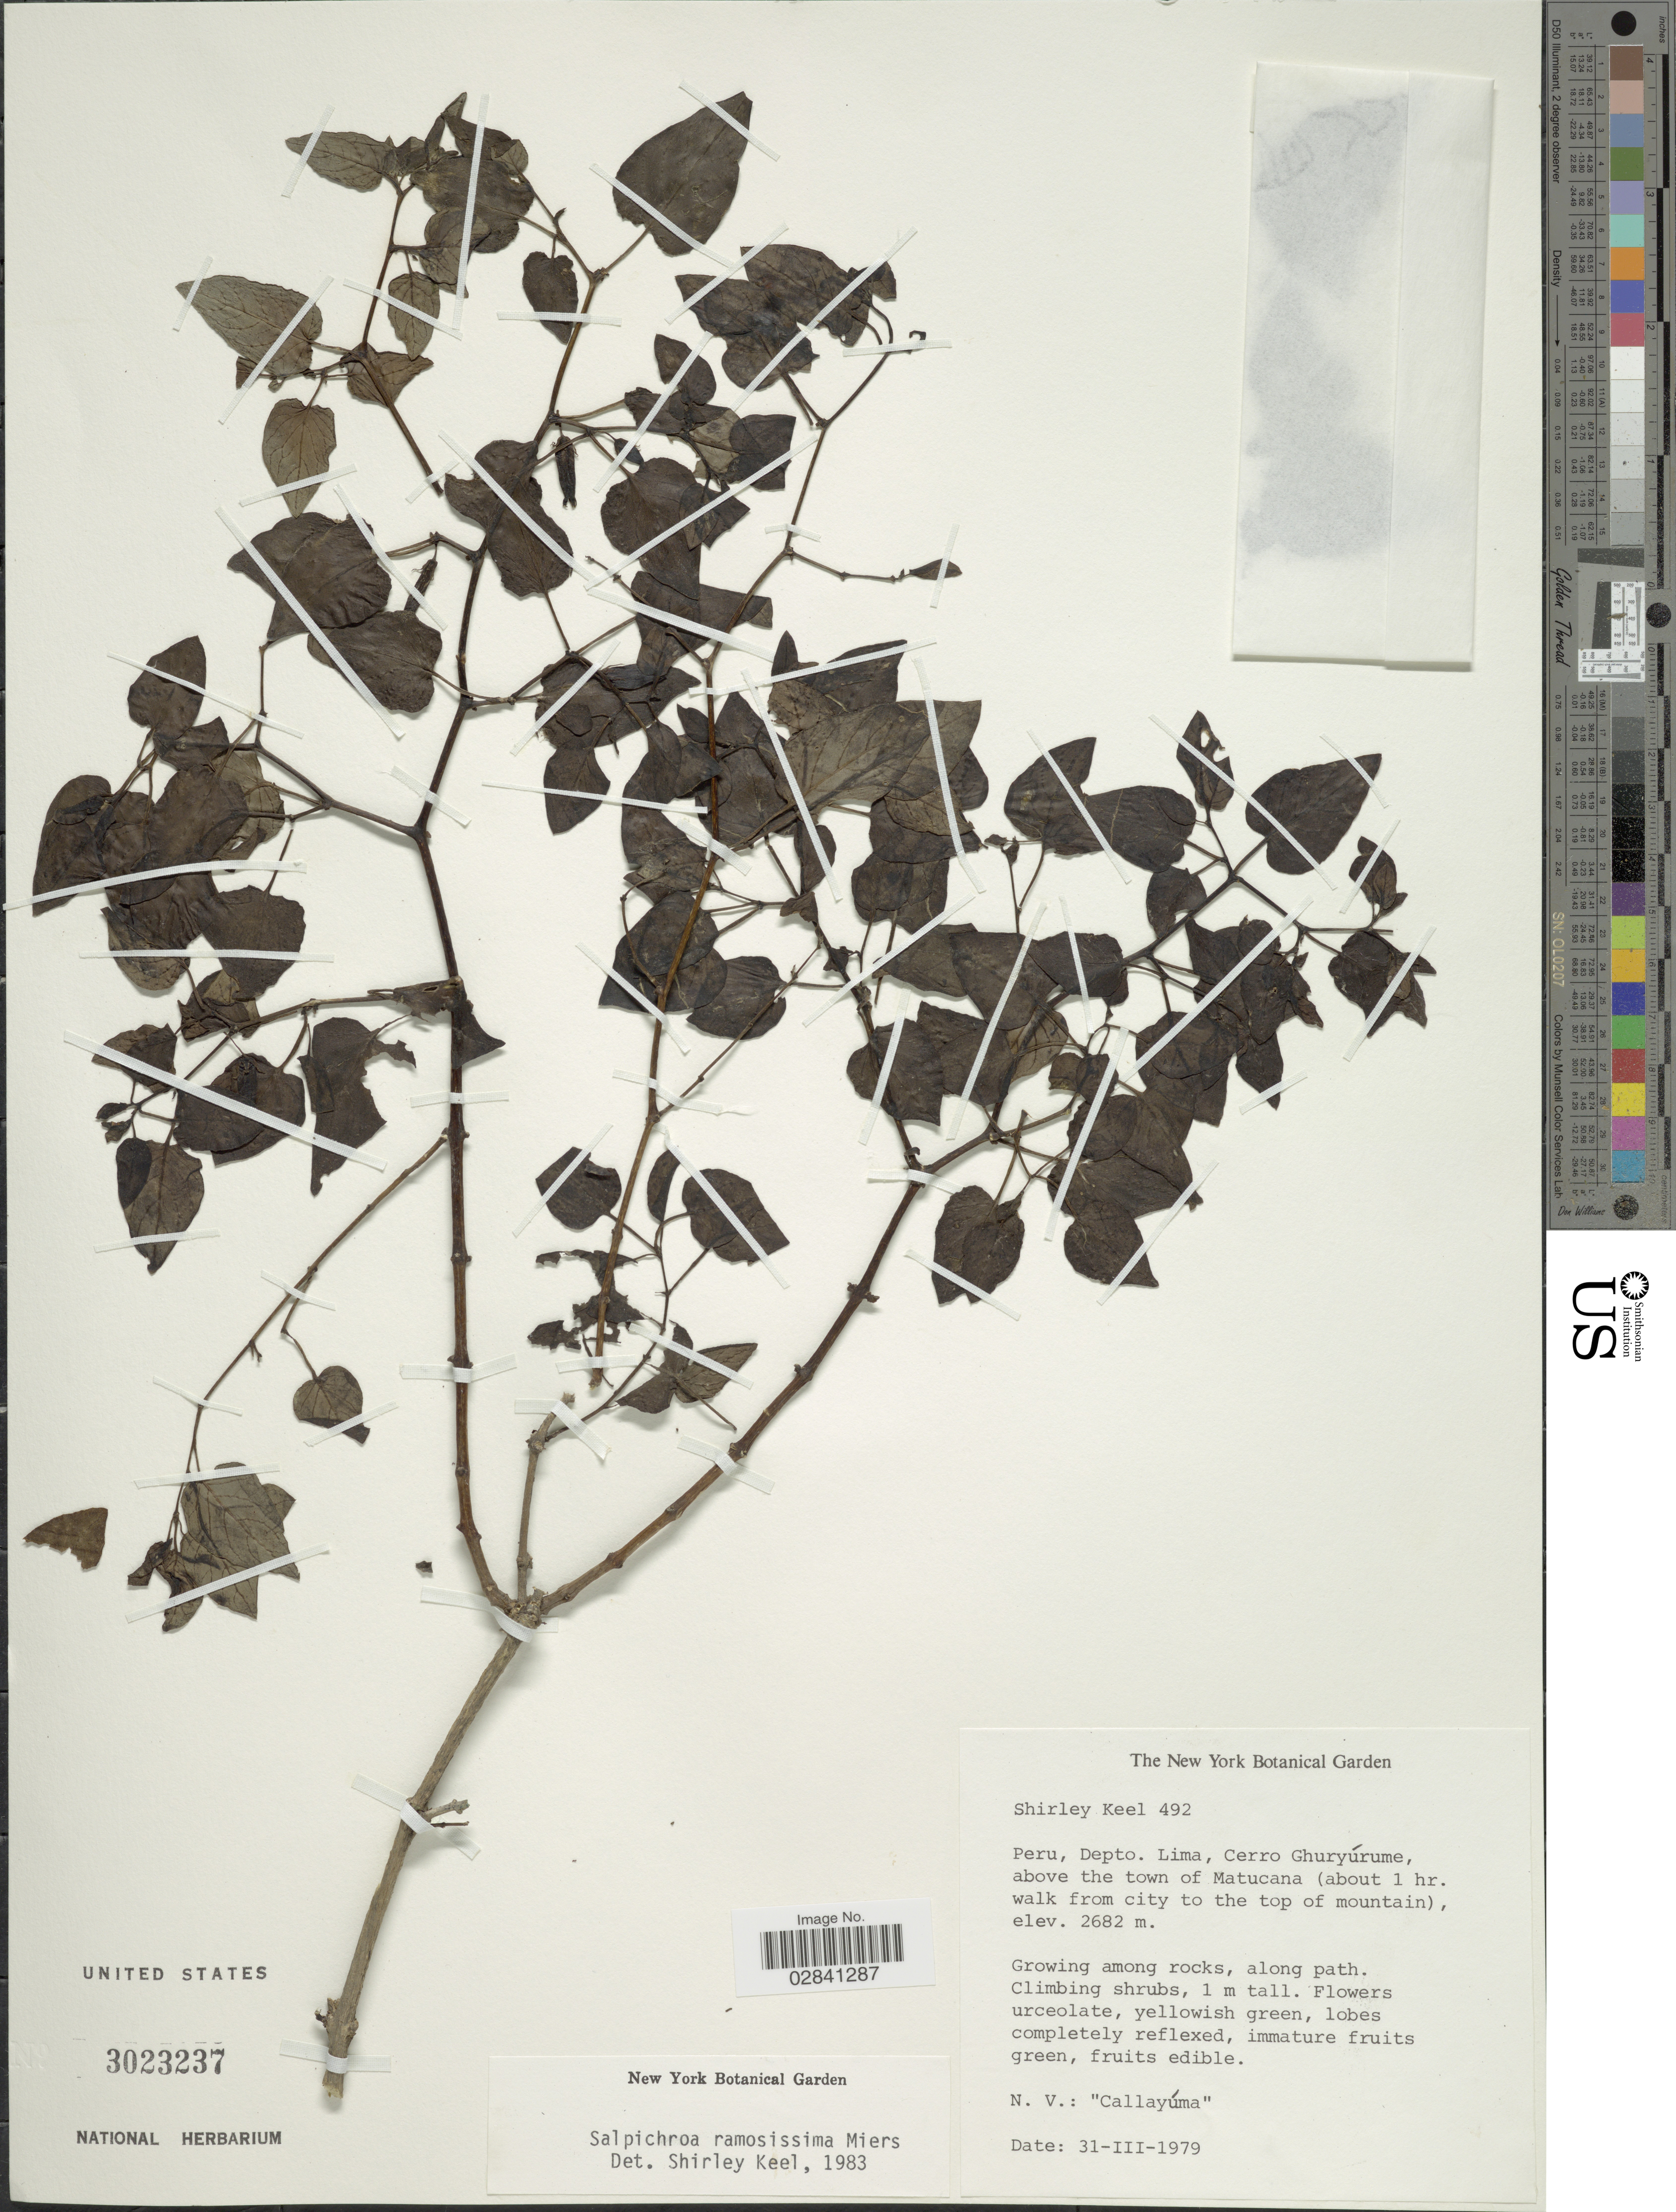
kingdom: Plantae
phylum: Tracheophyta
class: Magnoliopsida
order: Solanales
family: Solanaceae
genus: Salpichroa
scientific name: Salpichroa ramosissima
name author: Miers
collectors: S. Keel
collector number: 492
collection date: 1979-03-31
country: Peru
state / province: Lima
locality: Cerro Ghuryúrume, above the town of Matucana (about 1 hr. walk from city to the top of mountain).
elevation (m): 2682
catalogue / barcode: US 3023237